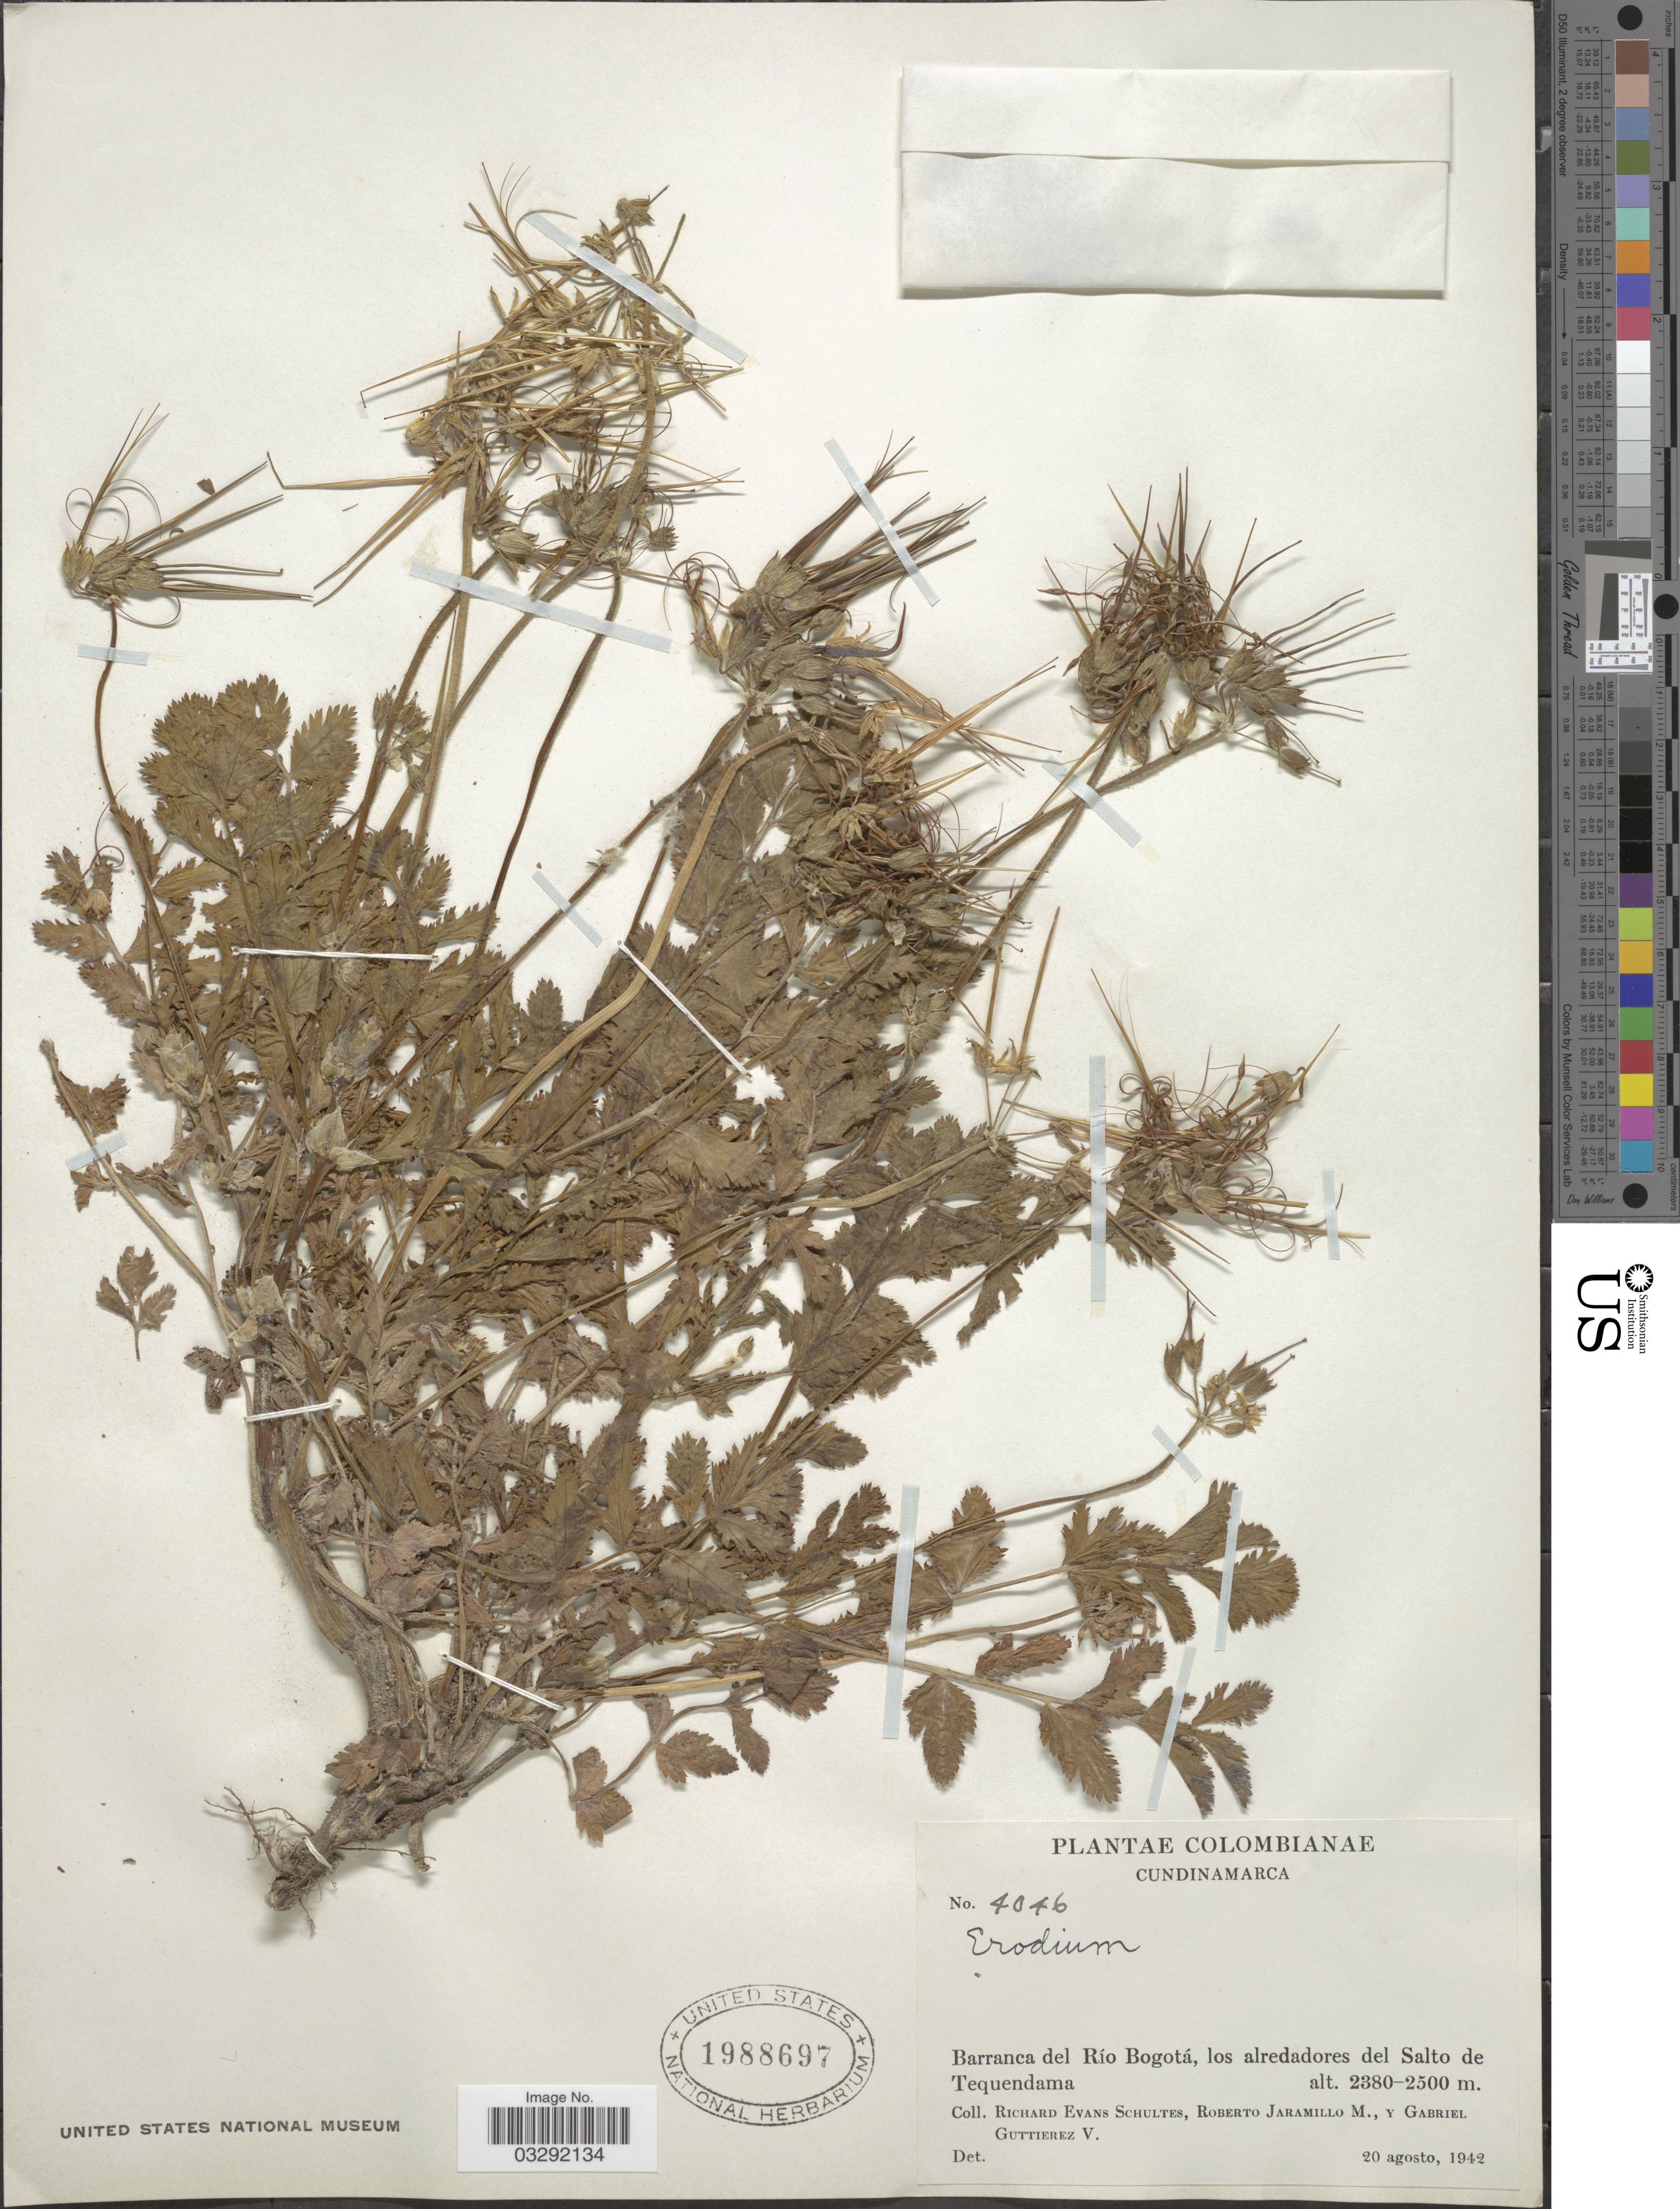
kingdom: Plantae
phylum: Tracheophyta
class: Magnoliopsida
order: Geraniales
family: Geraniaceae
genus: Erodium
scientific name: Erodium sp.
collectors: R. E. Schultes, R. Jaramillo M. & G. Guttierez V.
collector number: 4046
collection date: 1942-08-20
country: Colombia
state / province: Cundinamarca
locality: Barranca del Río Bogotá, los alredadores del Salto de Tequendama.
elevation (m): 2380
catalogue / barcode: US 1988697